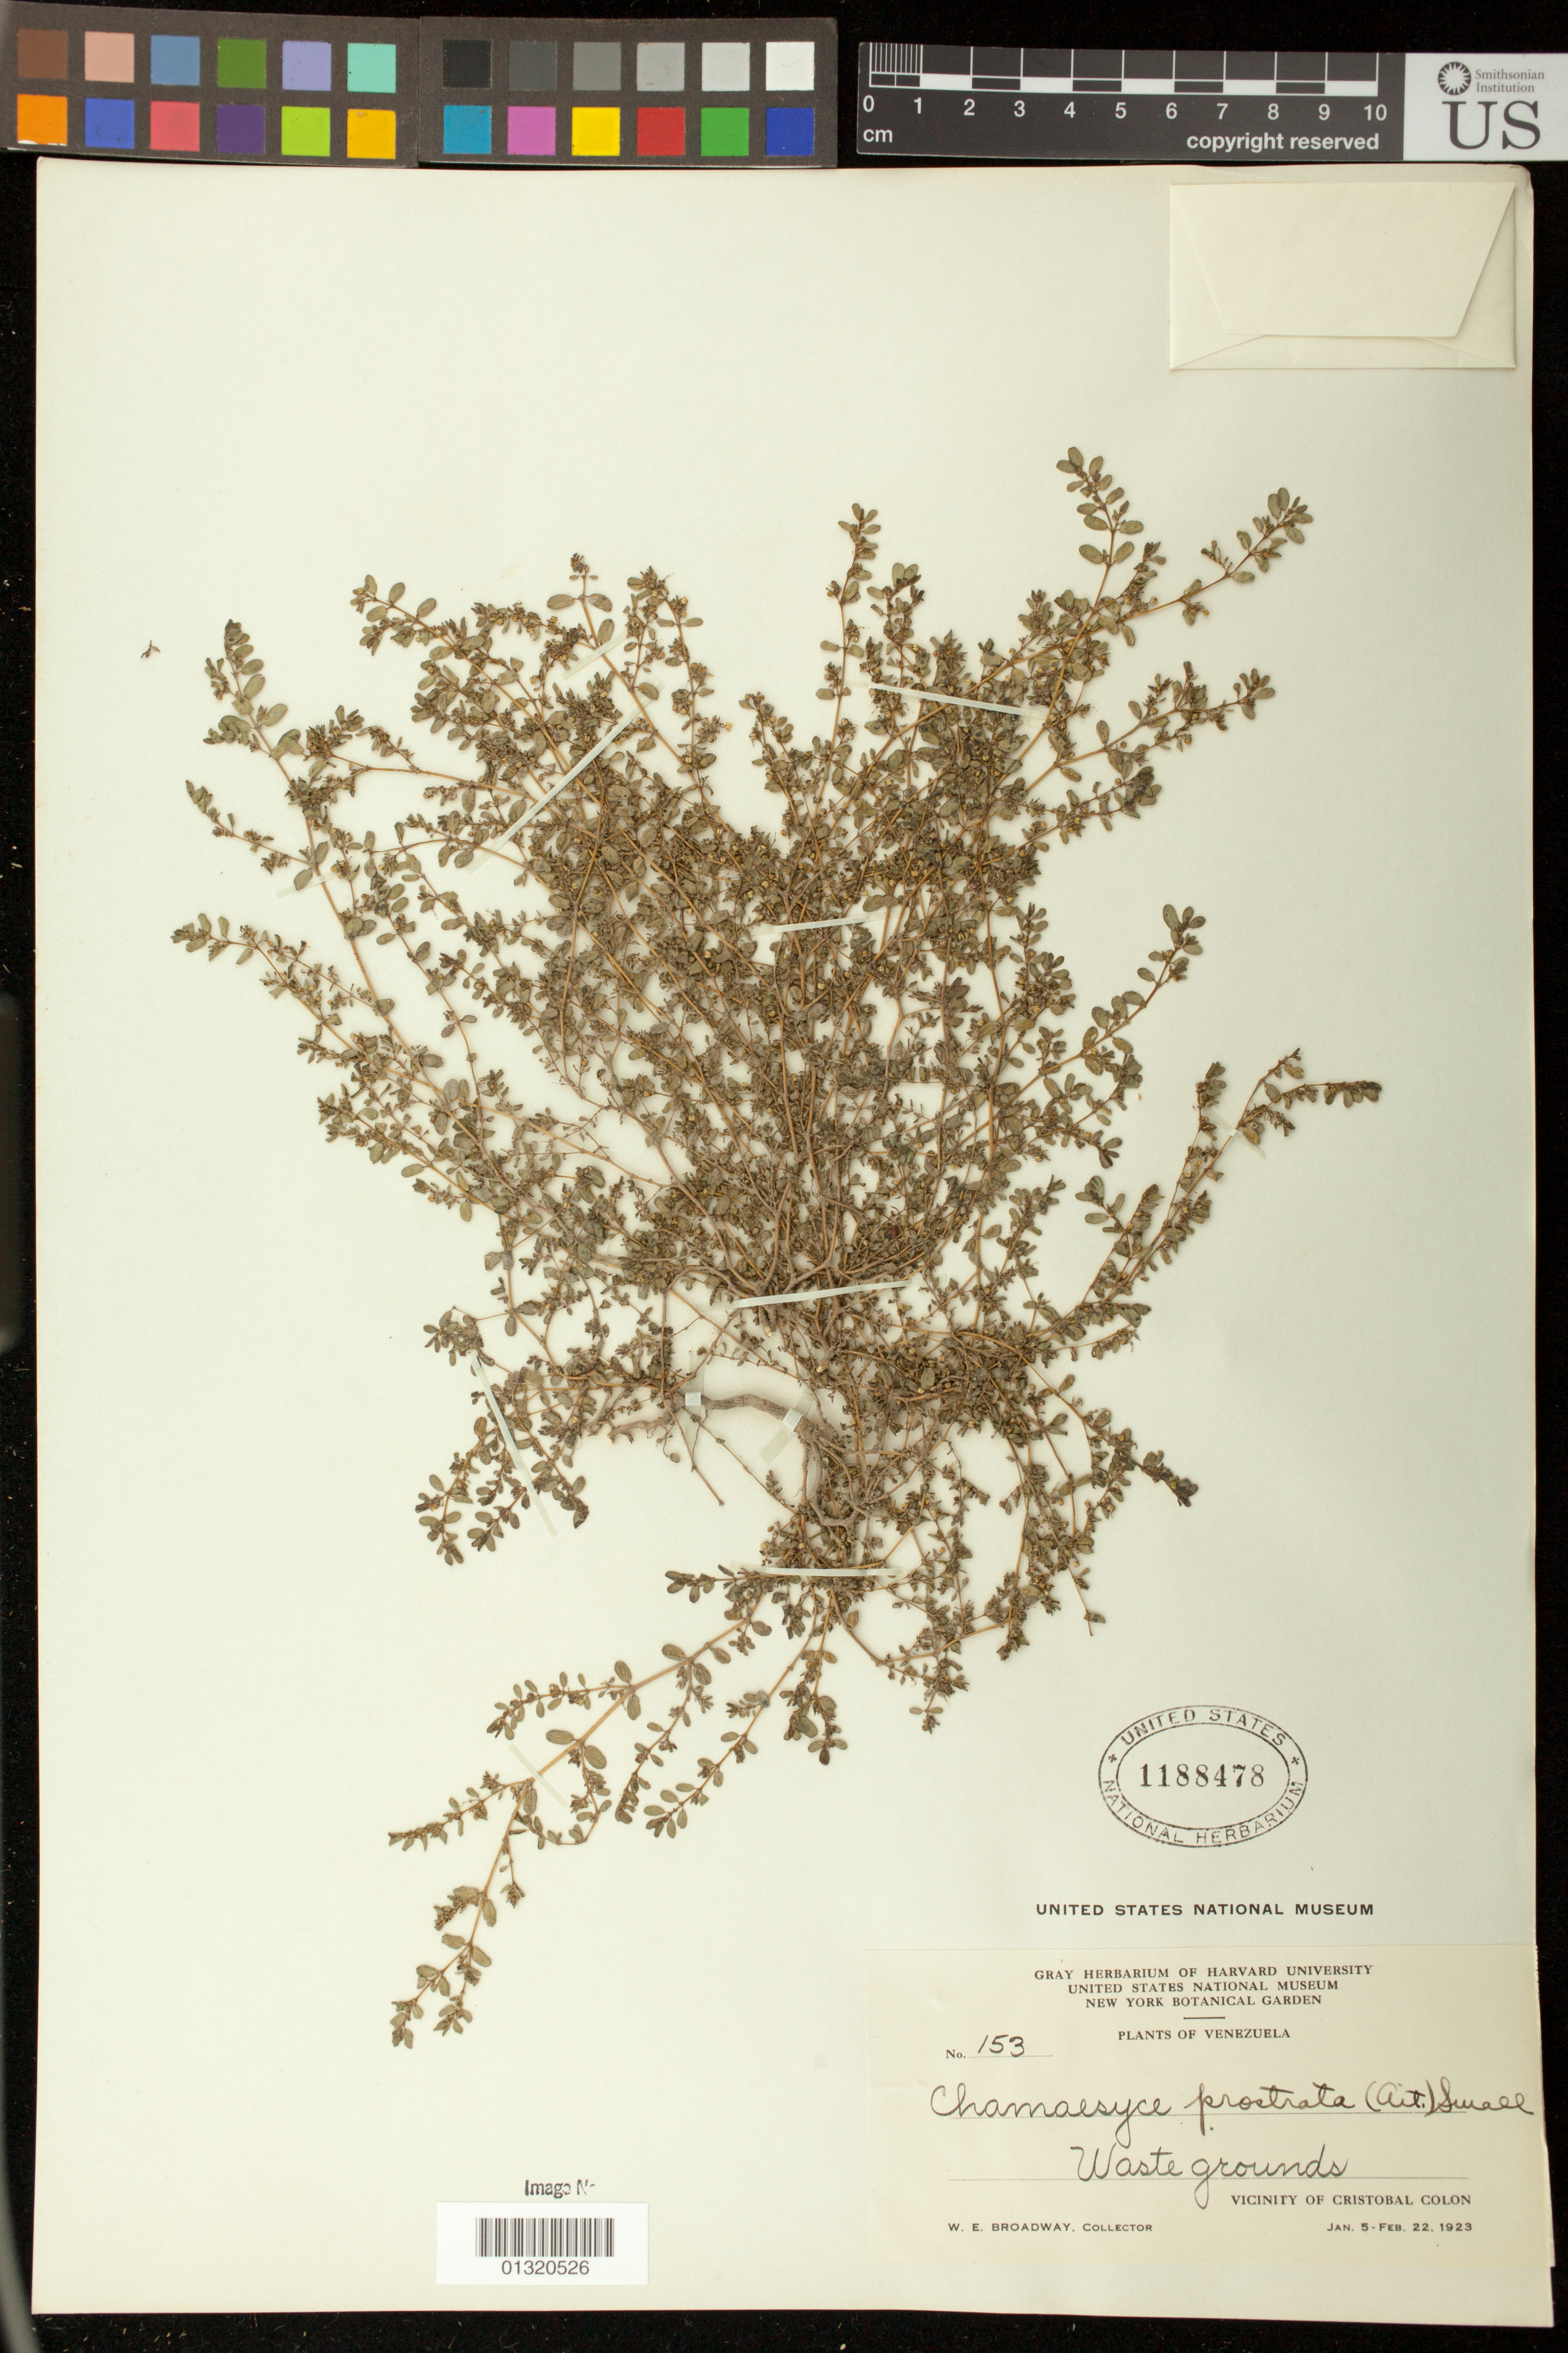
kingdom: Plantae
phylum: Tracheophyta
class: Magnoliopsida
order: Malpighiales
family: Euphorbiaceae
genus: Euphorbia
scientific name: Euphorbia prostrata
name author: Aiton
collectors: W. E. Broadway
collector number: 153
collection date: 1923-01-05/1923-02-22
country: Venezuela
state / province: Sucre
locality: Vicinity of Cristobal Colon [Macuro]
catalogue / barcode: US 1188478